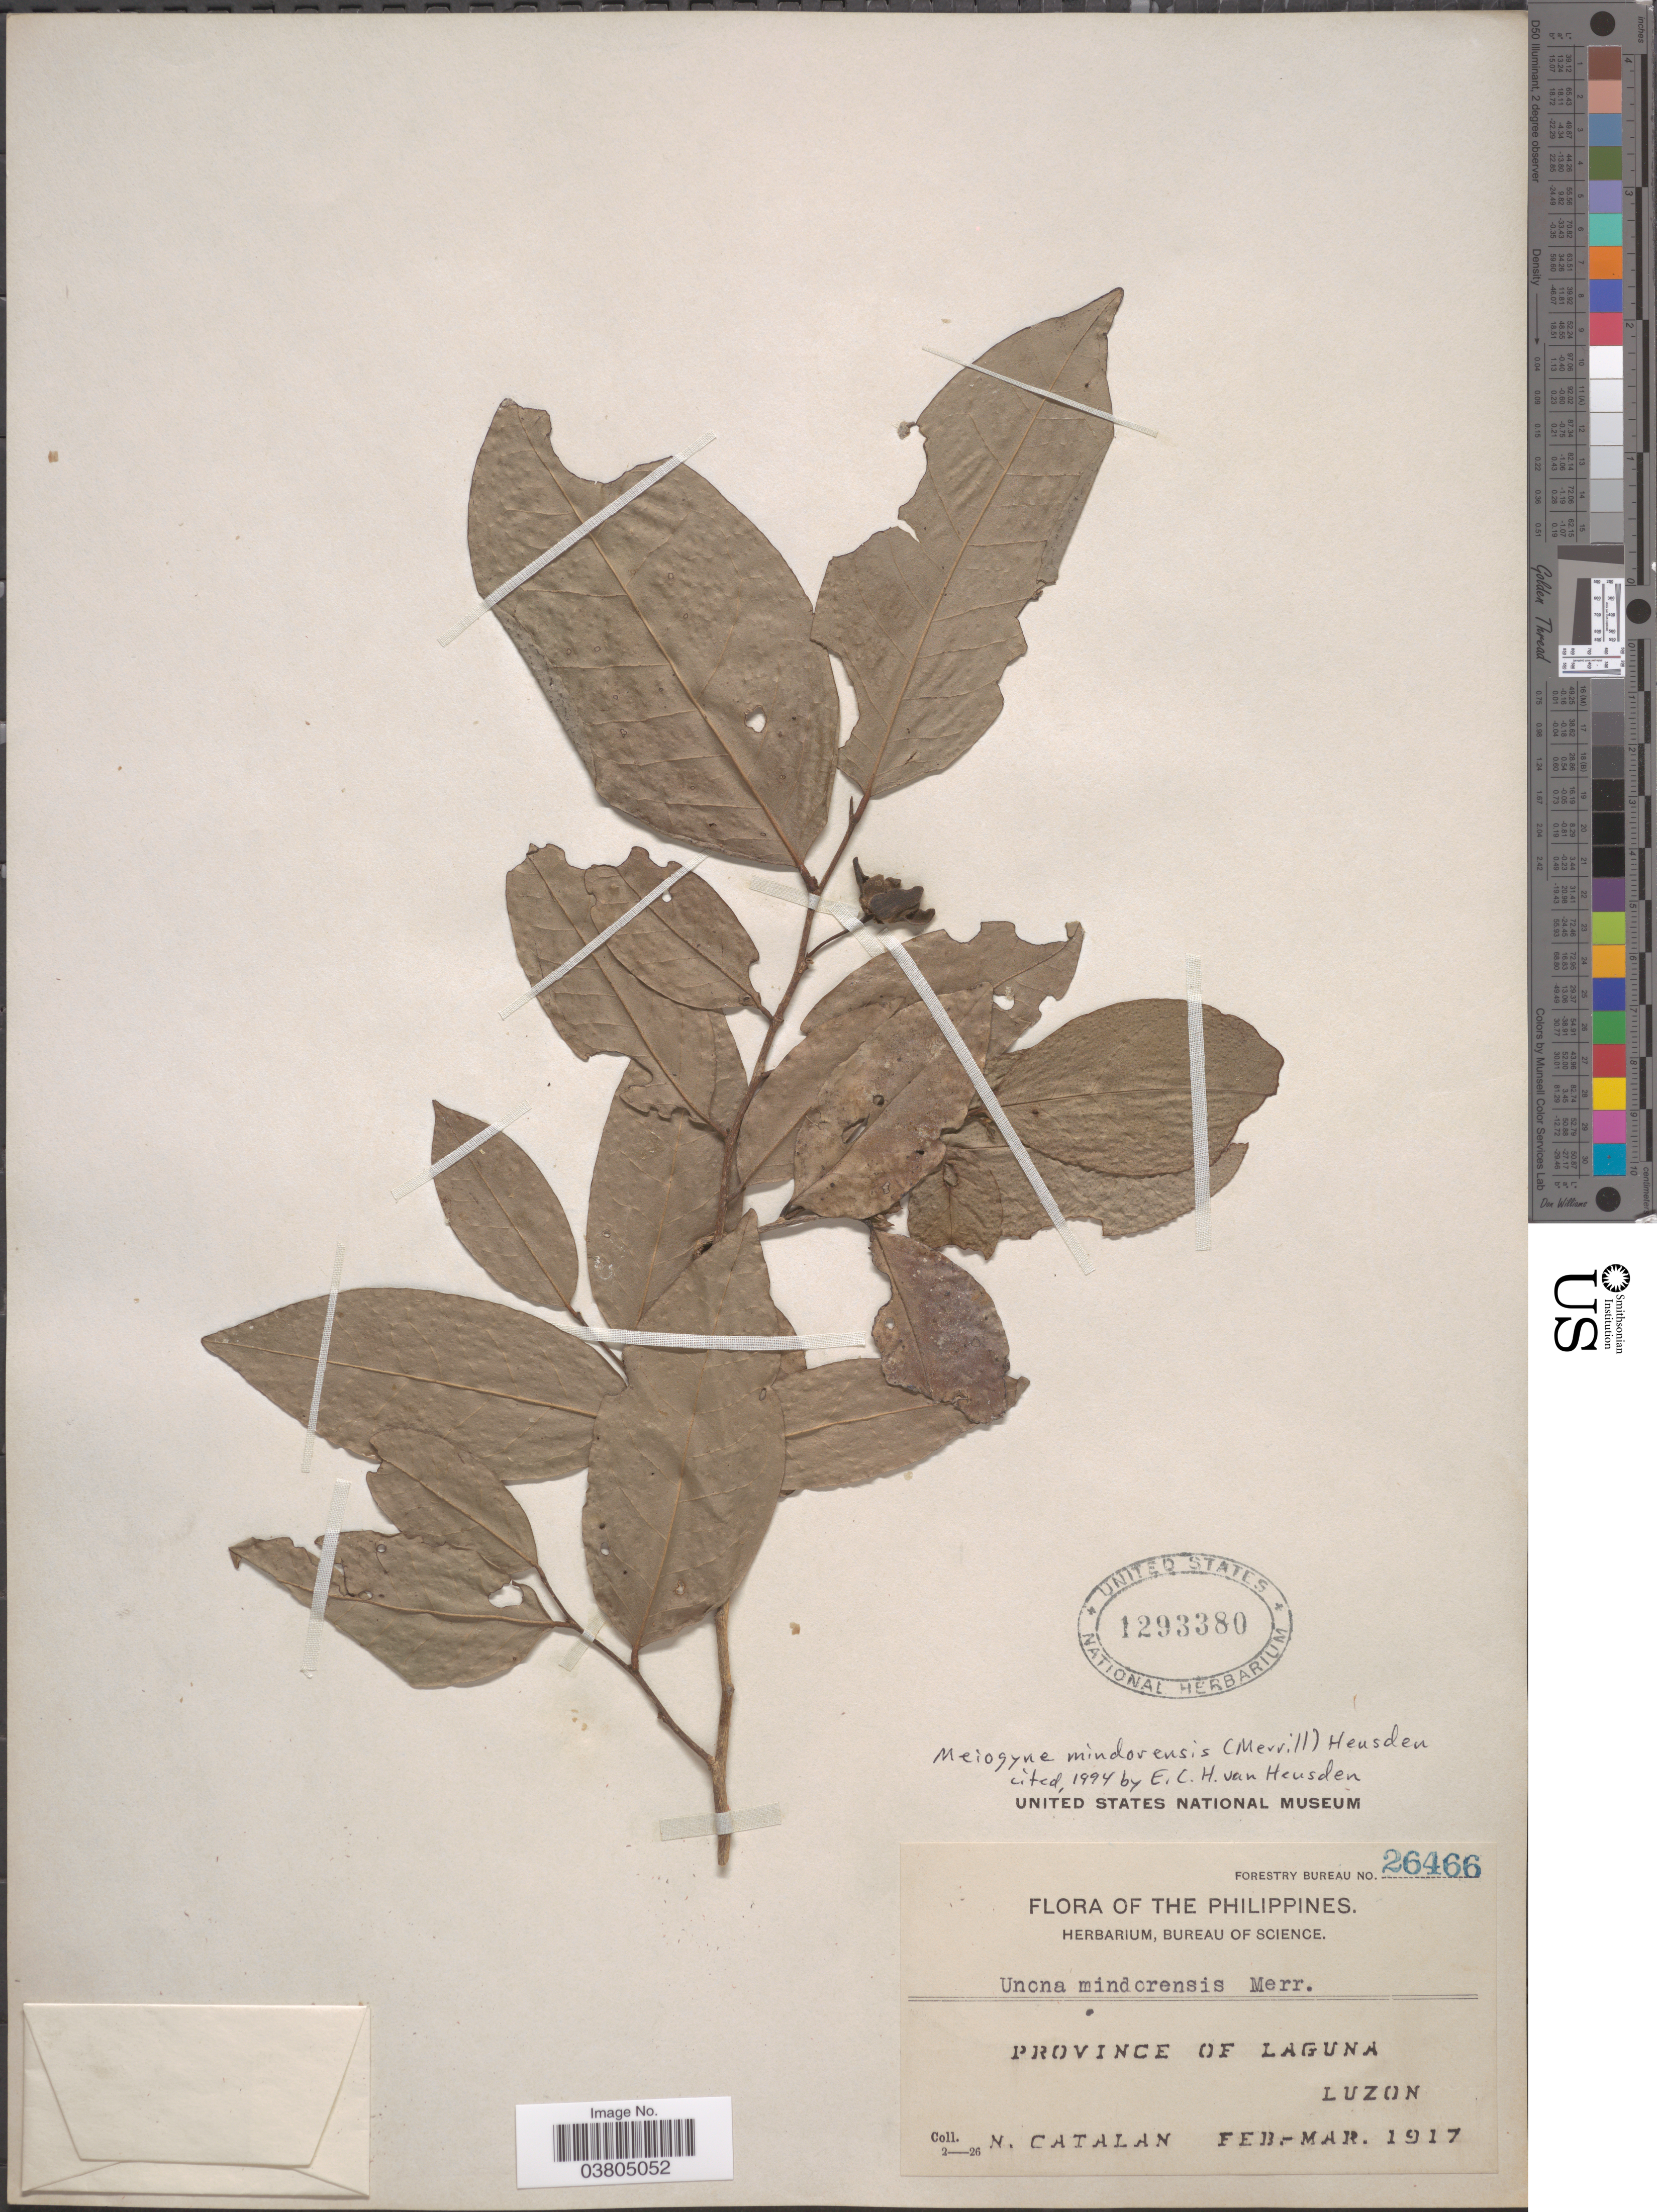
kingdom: Plantae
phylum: Tracheophyta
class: Magnoliopsida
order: Magnoliales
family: Annonaceae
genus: Meiogyne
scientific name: Meiogyne mindorensis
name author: (Merr.) Heusden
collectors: N. Catalan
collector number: Forestry Bureau 26466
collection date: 1917-02/1917-03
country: Philippines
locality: Province of Laguna. Luzon.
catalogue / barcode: US 1293380